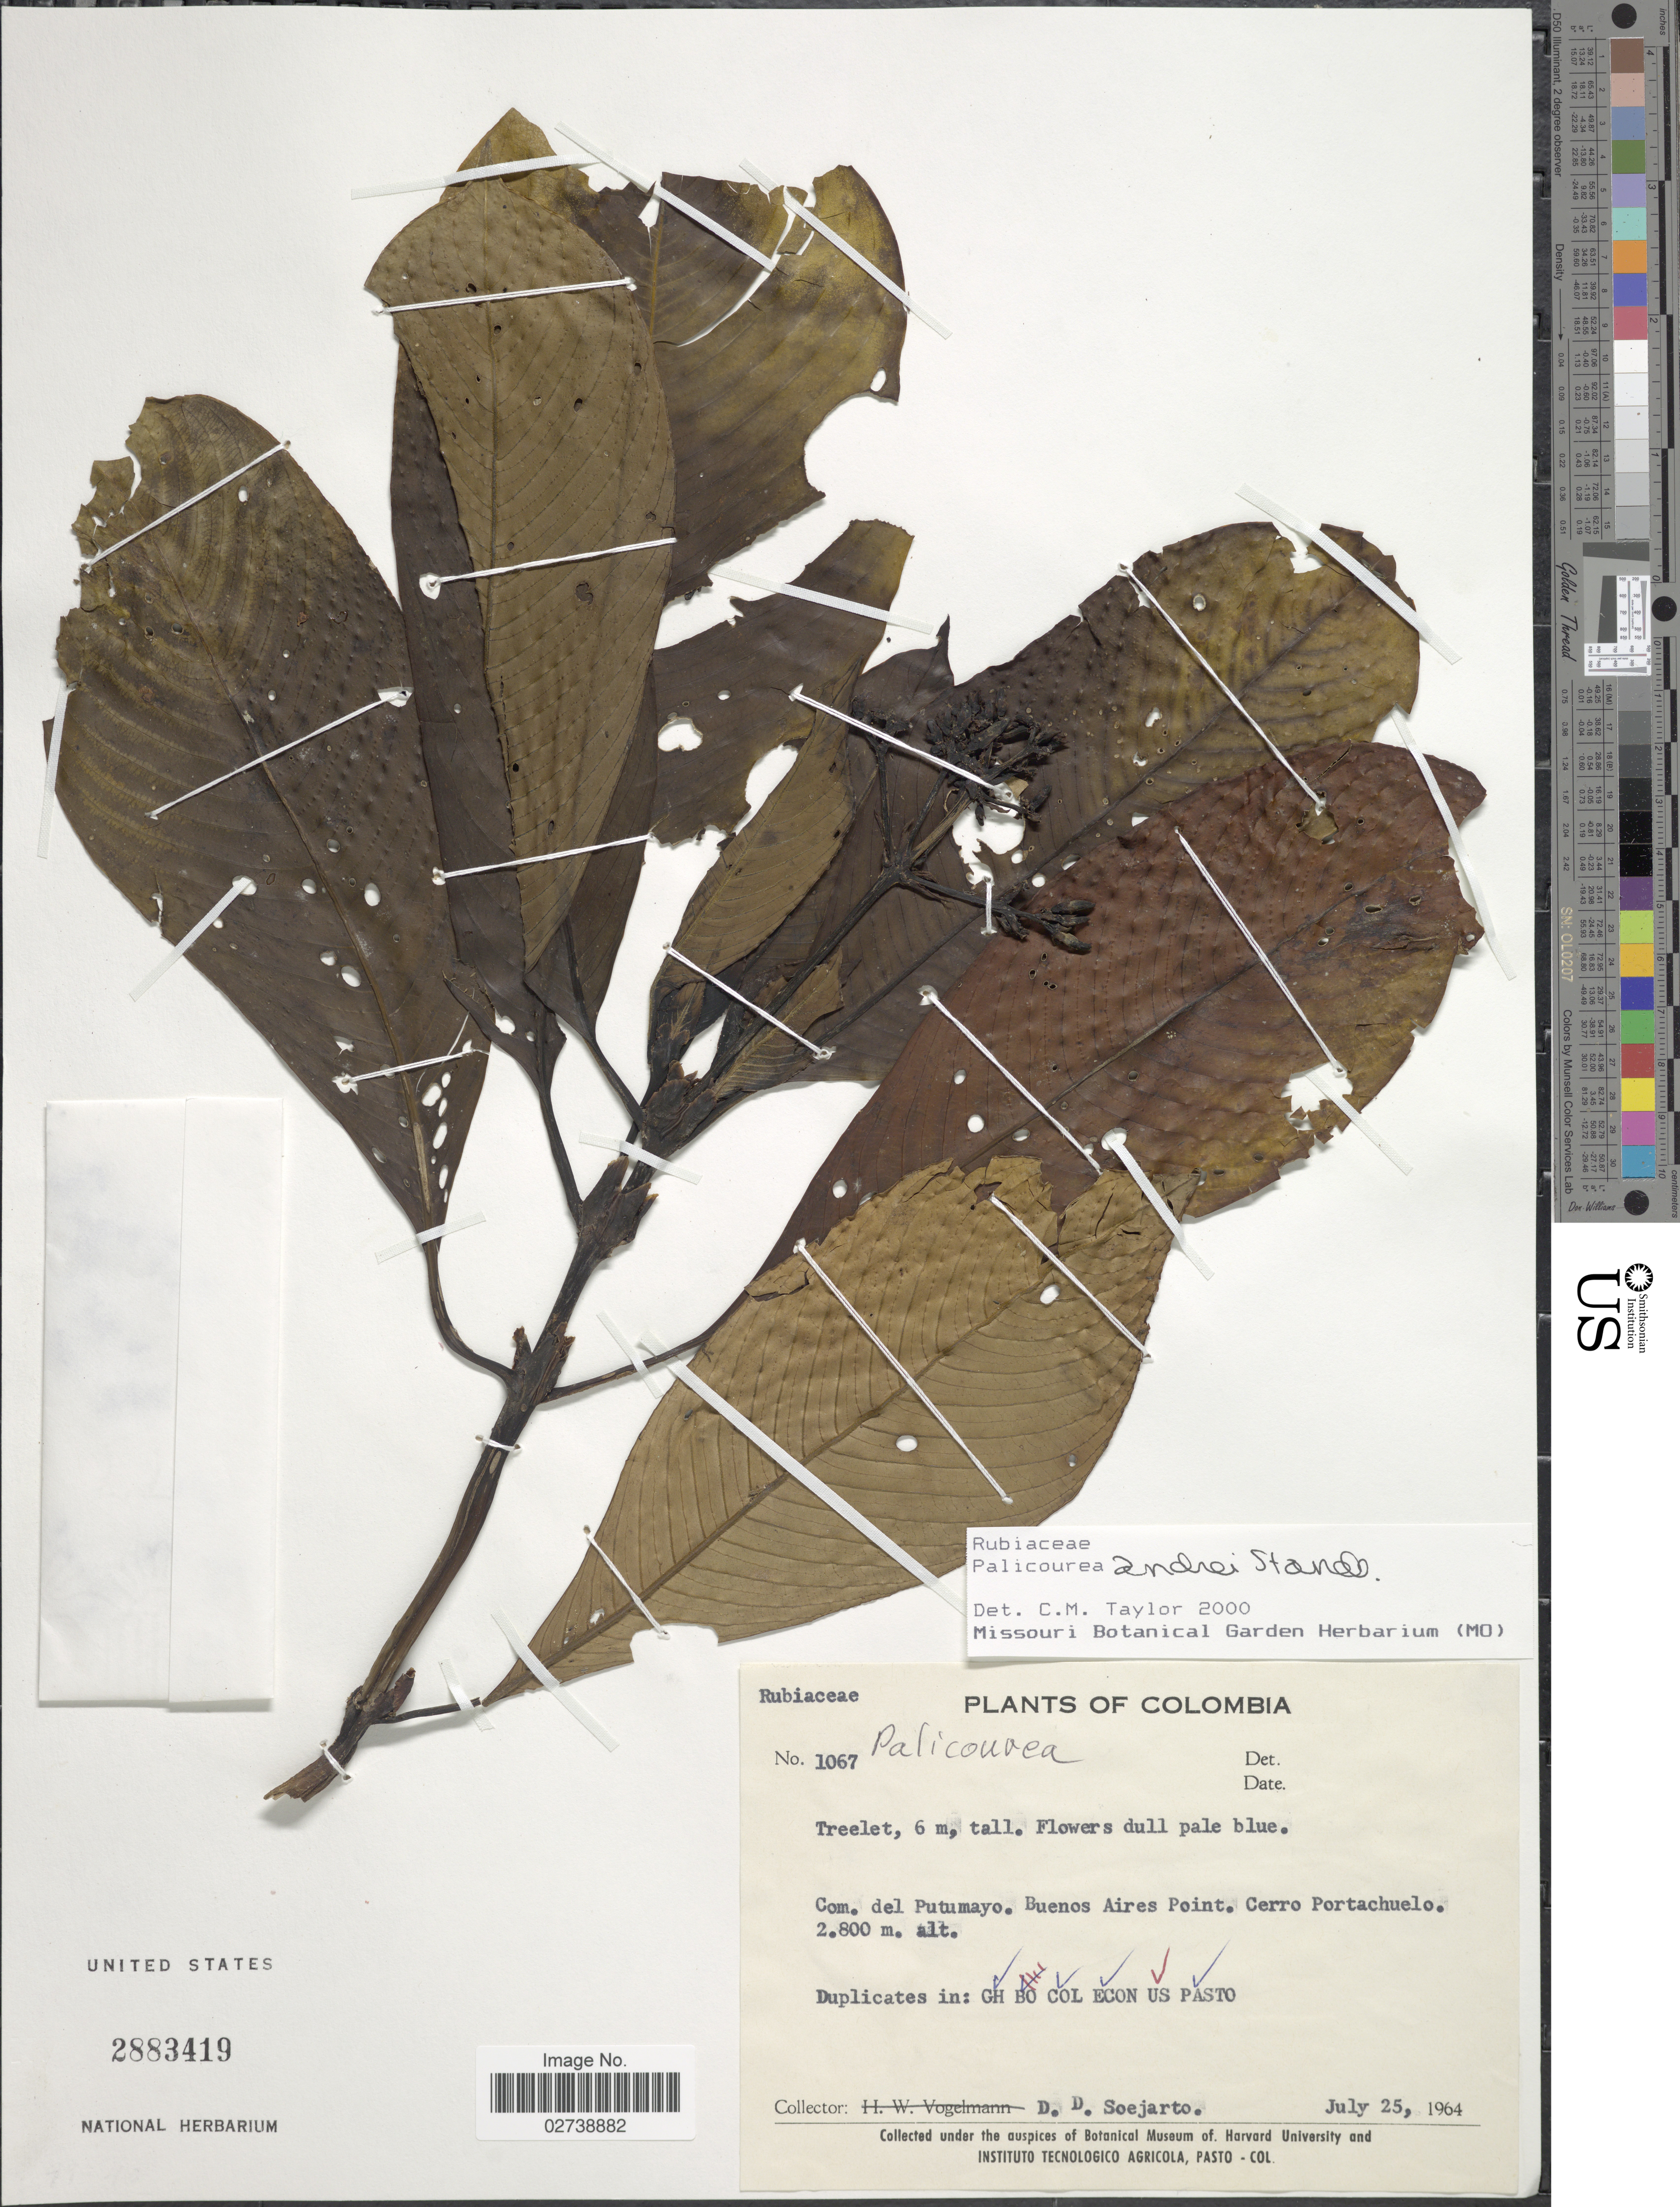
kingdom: Plantae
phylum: Tracheophyta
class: Magnoliopsida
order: Gentianales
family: Rubiaceae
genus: Palicourea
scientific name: Palicourea andrei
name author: Standl.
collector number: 1067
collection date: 1964-07-25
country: Colombia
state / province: Putumayo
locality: Com. Putumayo. Buenos Aires Point. Cerro Portachuelo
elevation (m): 2800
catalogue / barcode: US 2883419